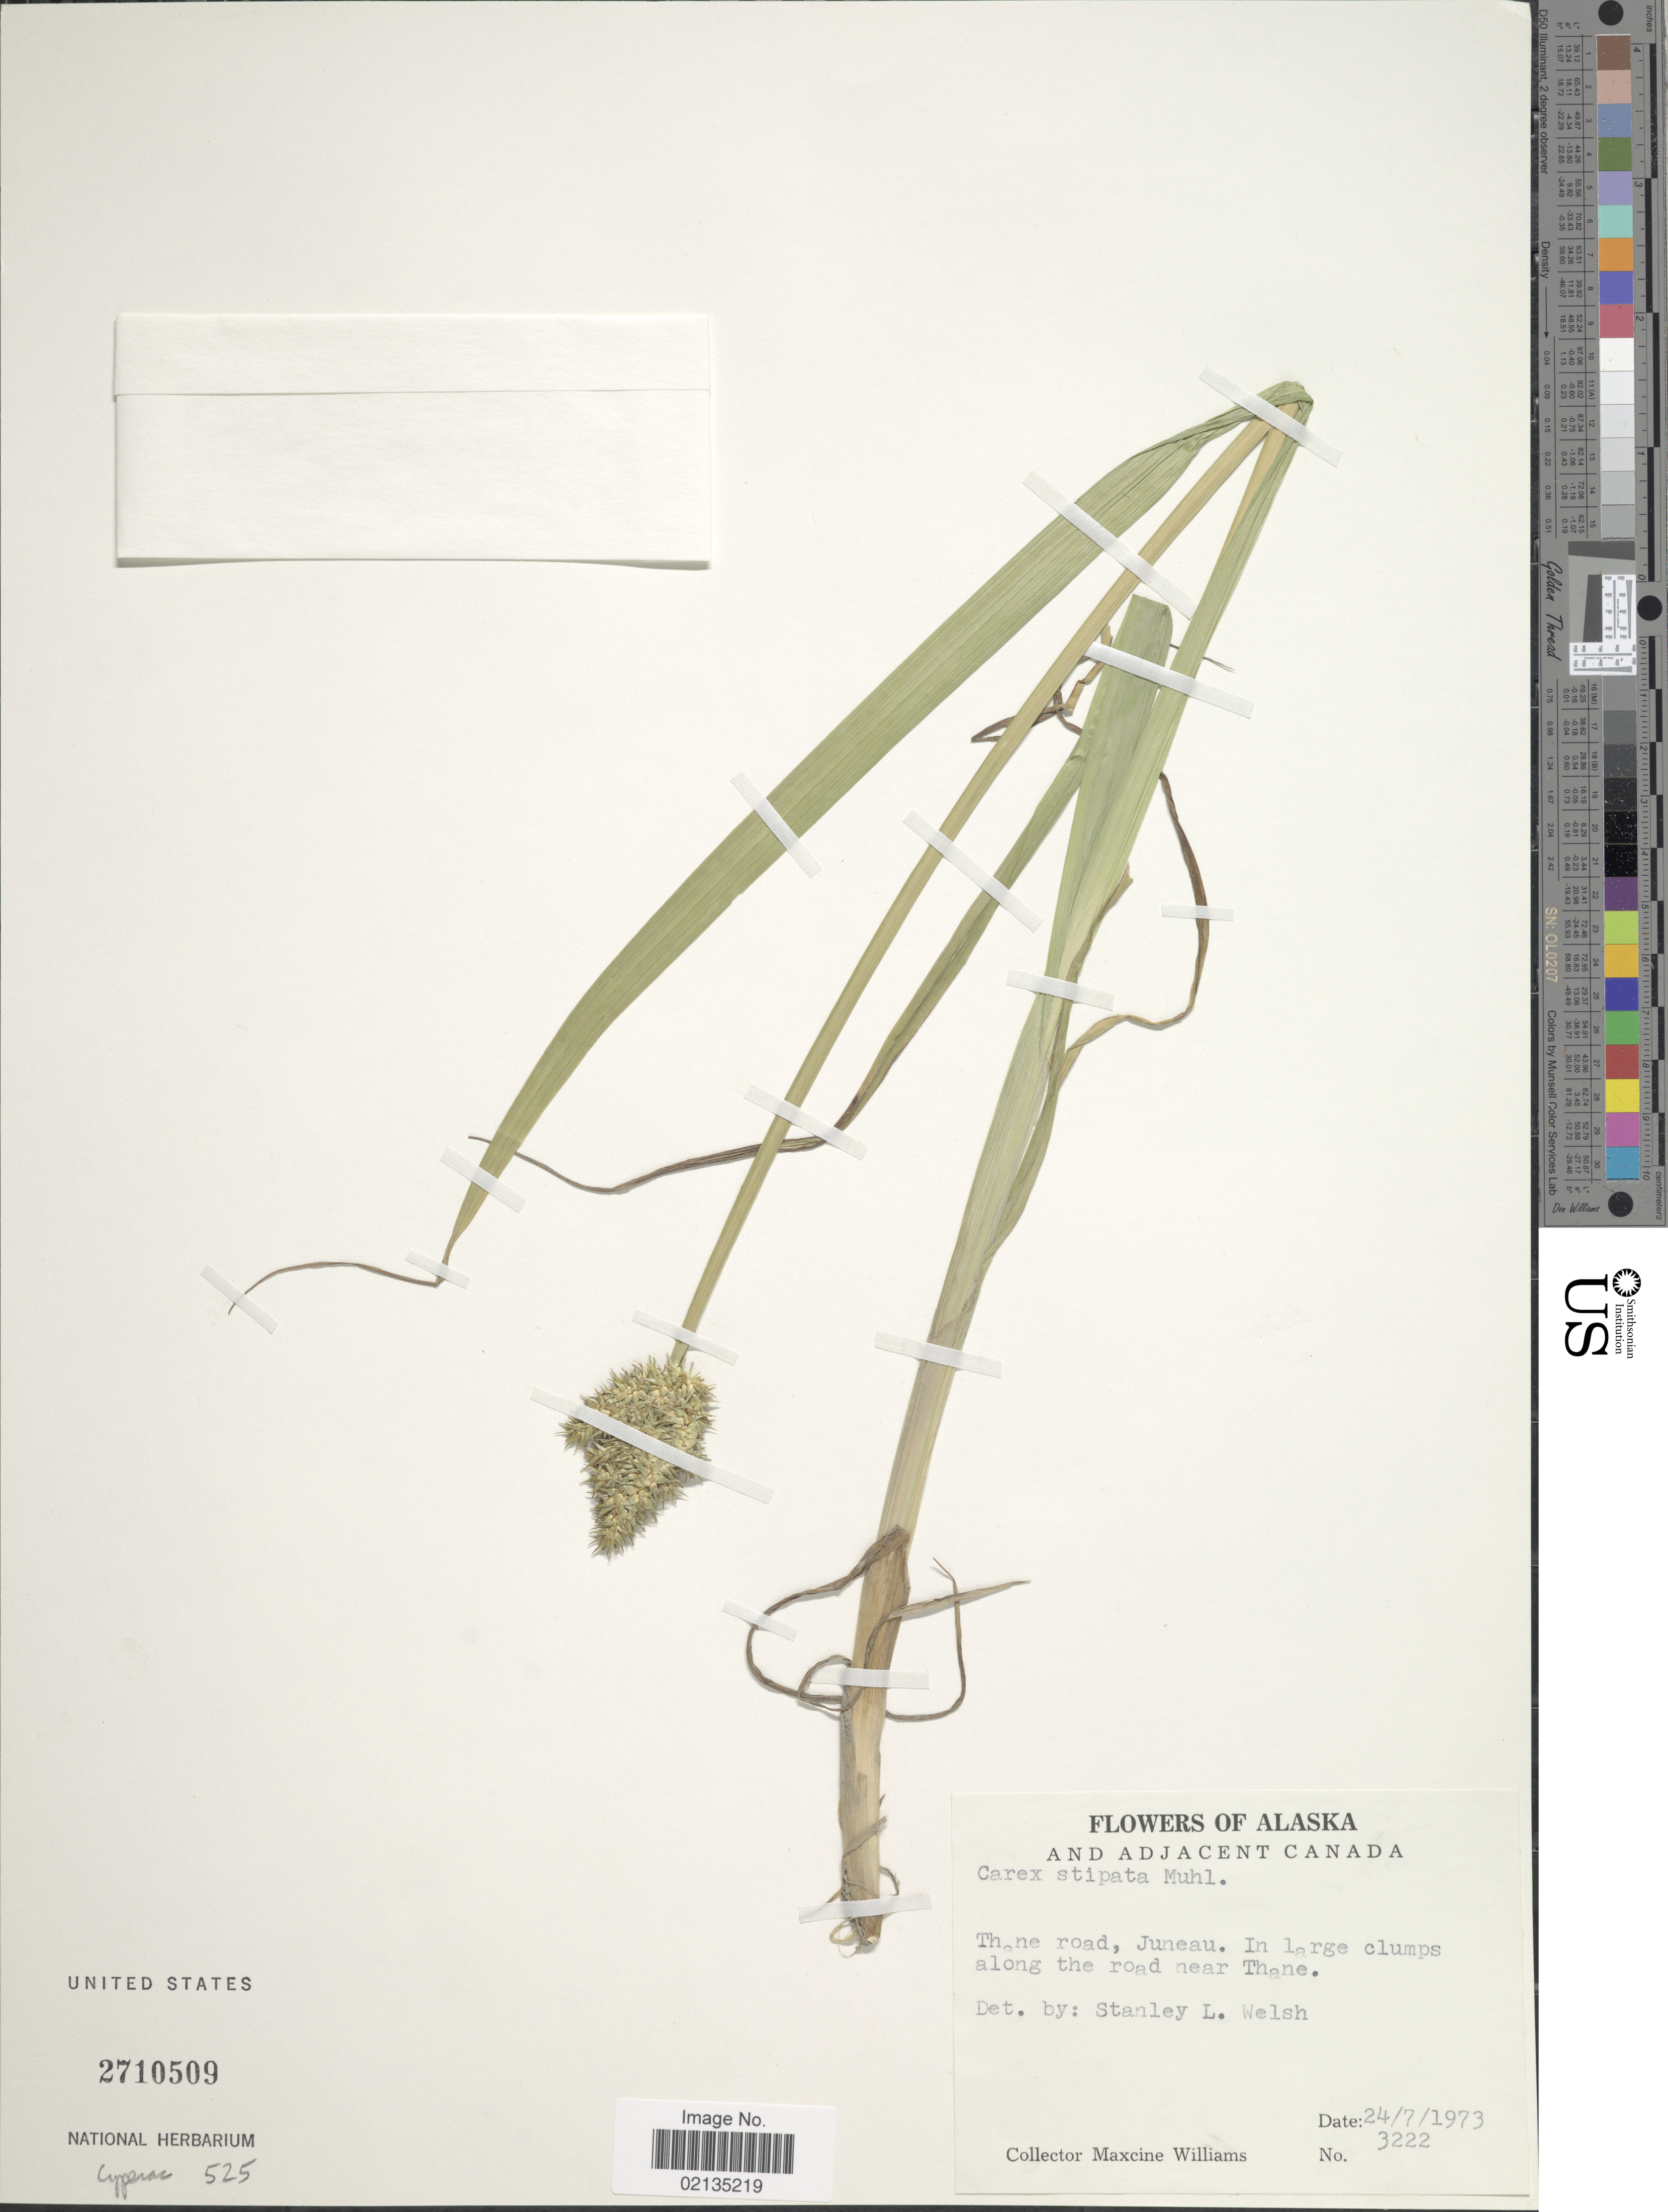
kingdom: Plantae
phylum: Tracheophyta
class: Liliopsida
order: Poales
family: Cyperaceae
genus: Carex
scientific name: Carex stipata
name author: Muhl. ex Willd.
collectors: M. Williams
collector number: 3222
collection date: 1973-07-24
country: United States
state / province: Alaska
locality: Thone road, Juneau. In large clumps along the road near Thane.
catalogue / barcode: US 2710509